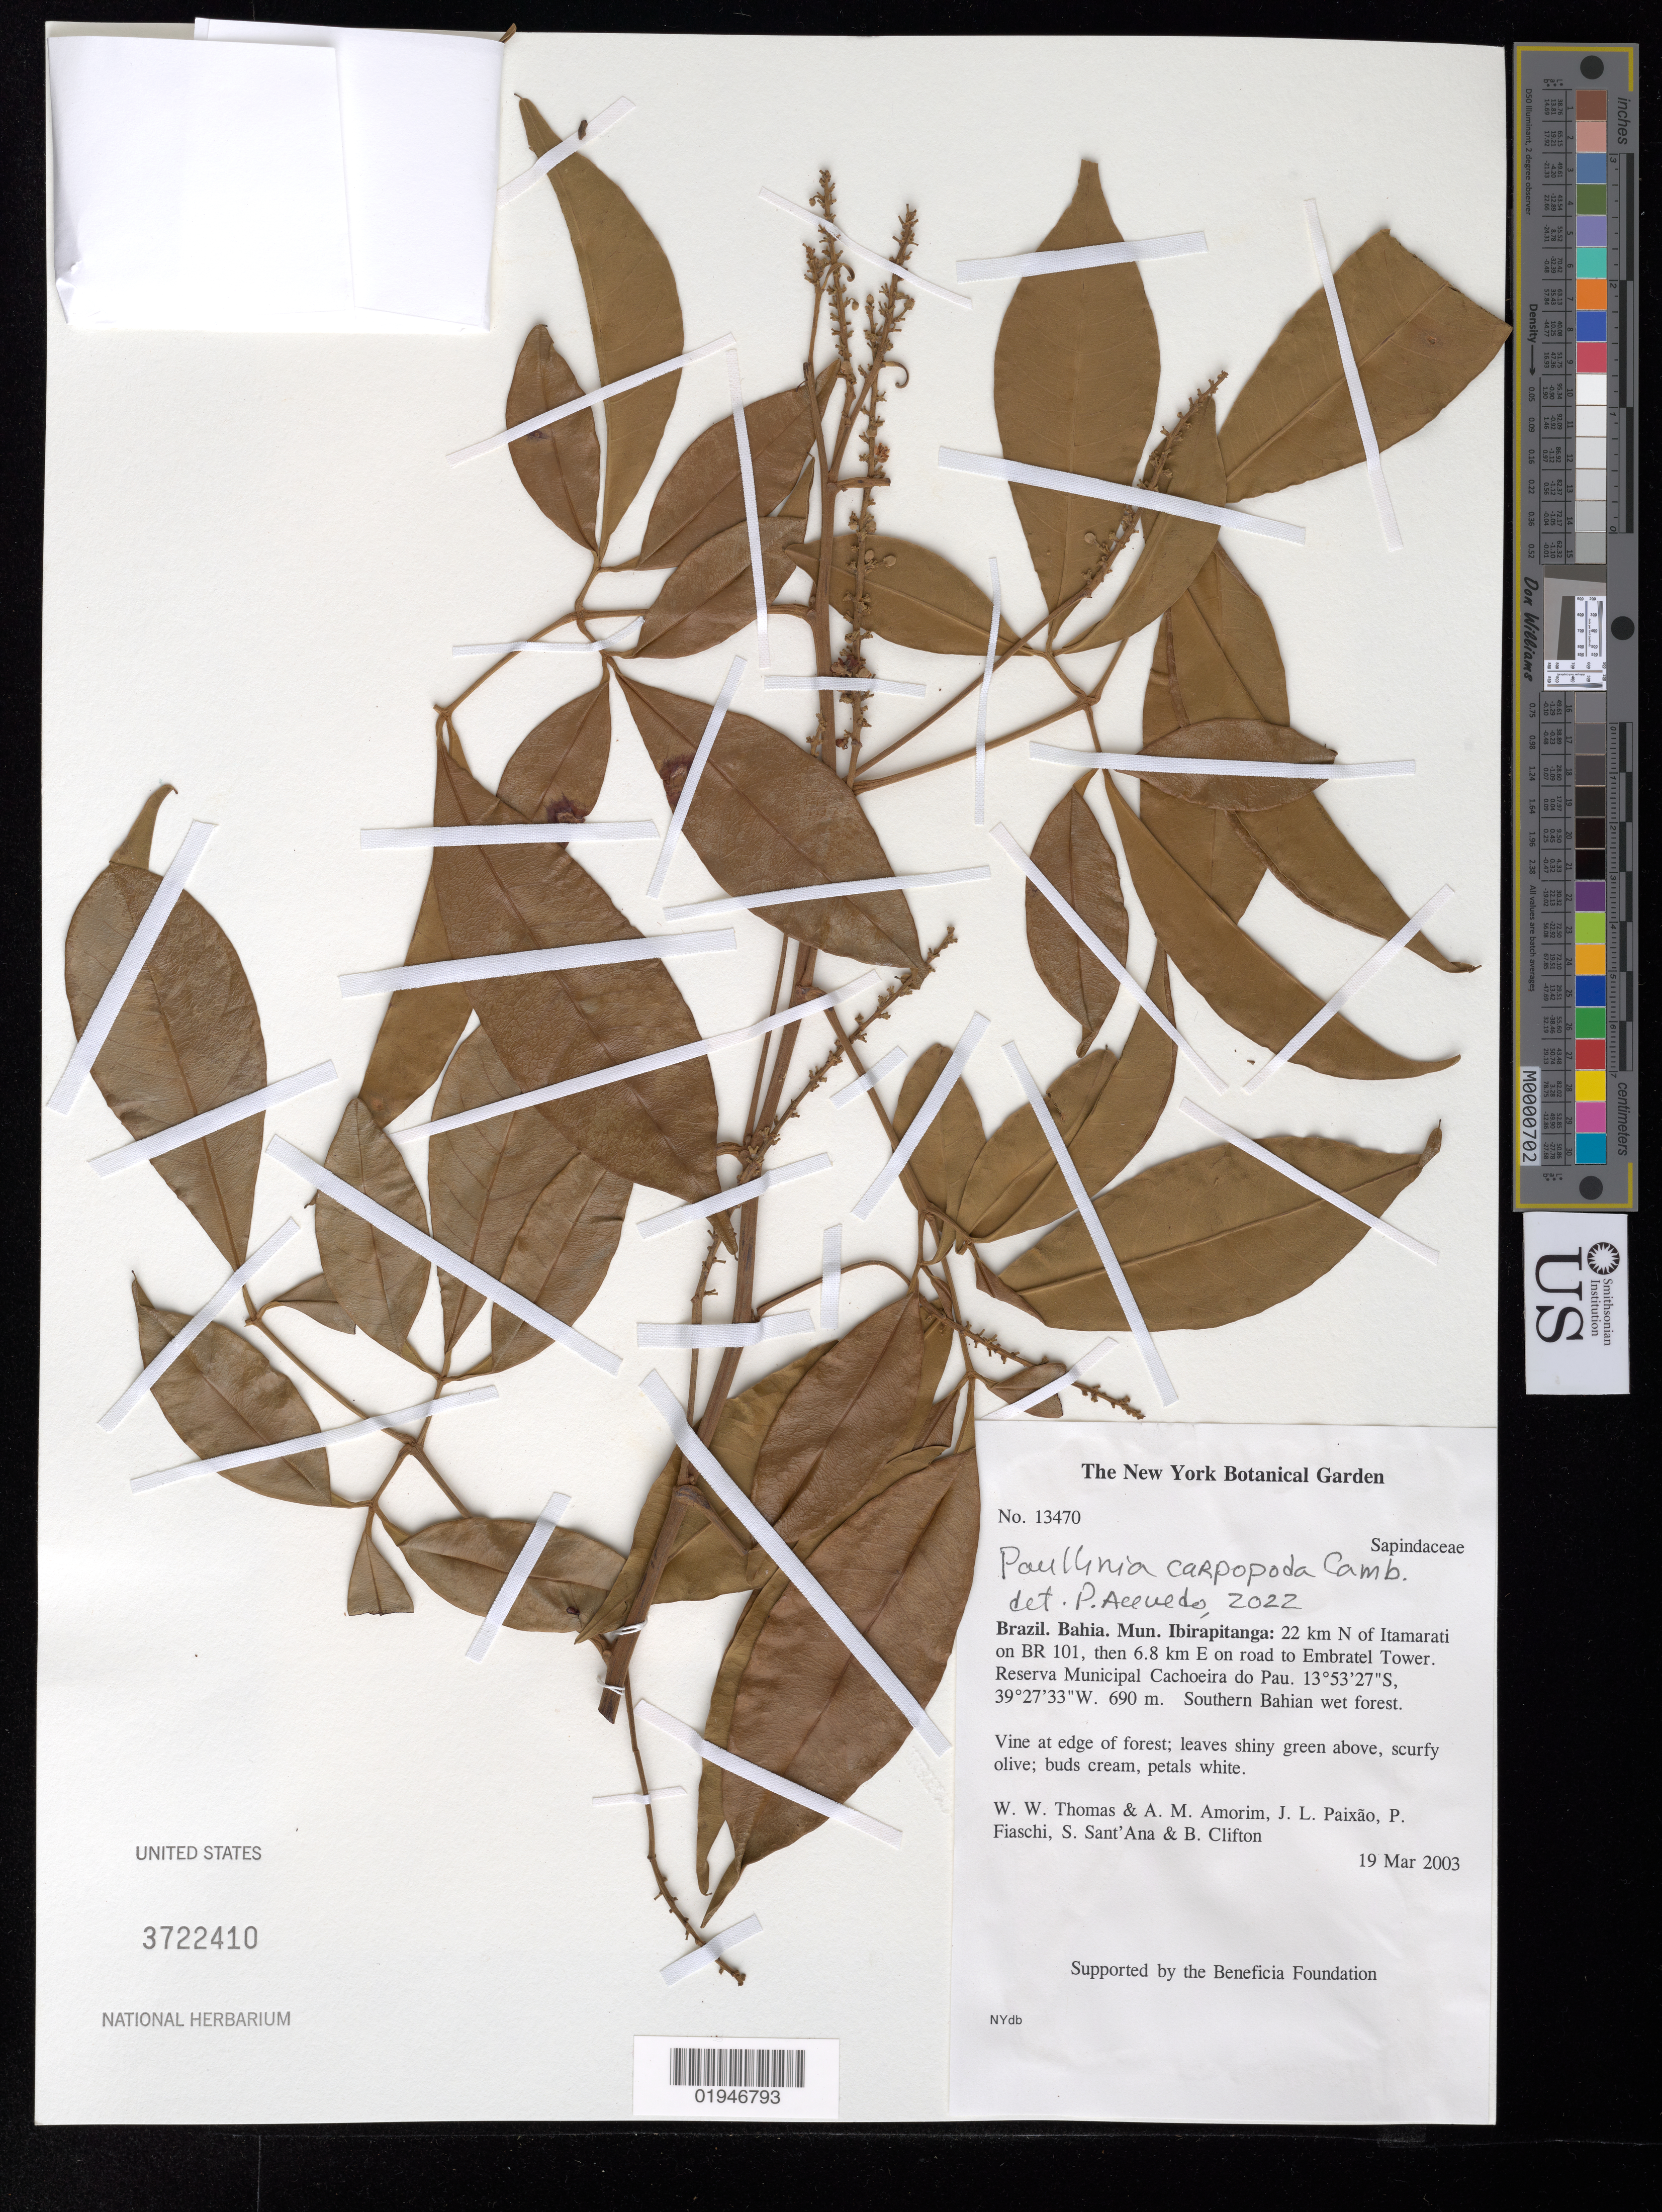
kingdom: Plantae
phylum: Tracheophyta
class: Magnoliopsida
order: Sapindales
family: Sapindaceae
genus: Paullinia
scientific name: Paullinia carpopodea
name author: Cambess.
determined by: Acevedo-Rodríguez, P., (BOT), Smithsonian Institution - National Museum of Natural History (UNITED STATES)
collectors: W. W. Thomas, A. M. Amorim, J. L. Paixão, P. Fiaschi, S. C. Sant'Ana & B. Clifton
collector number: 13470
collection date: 2003-03-19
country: Brazil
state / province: Bahia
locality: Mun. Ibirapitanga, 22 km N of Itamarati on BR 101, then 6.8 km on road to Embratel Tower. Reserva Municipal Cachoeira do Pau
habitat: Souter Bahian wet forest; at edge of forest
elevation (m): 690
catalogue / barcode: US 3722410